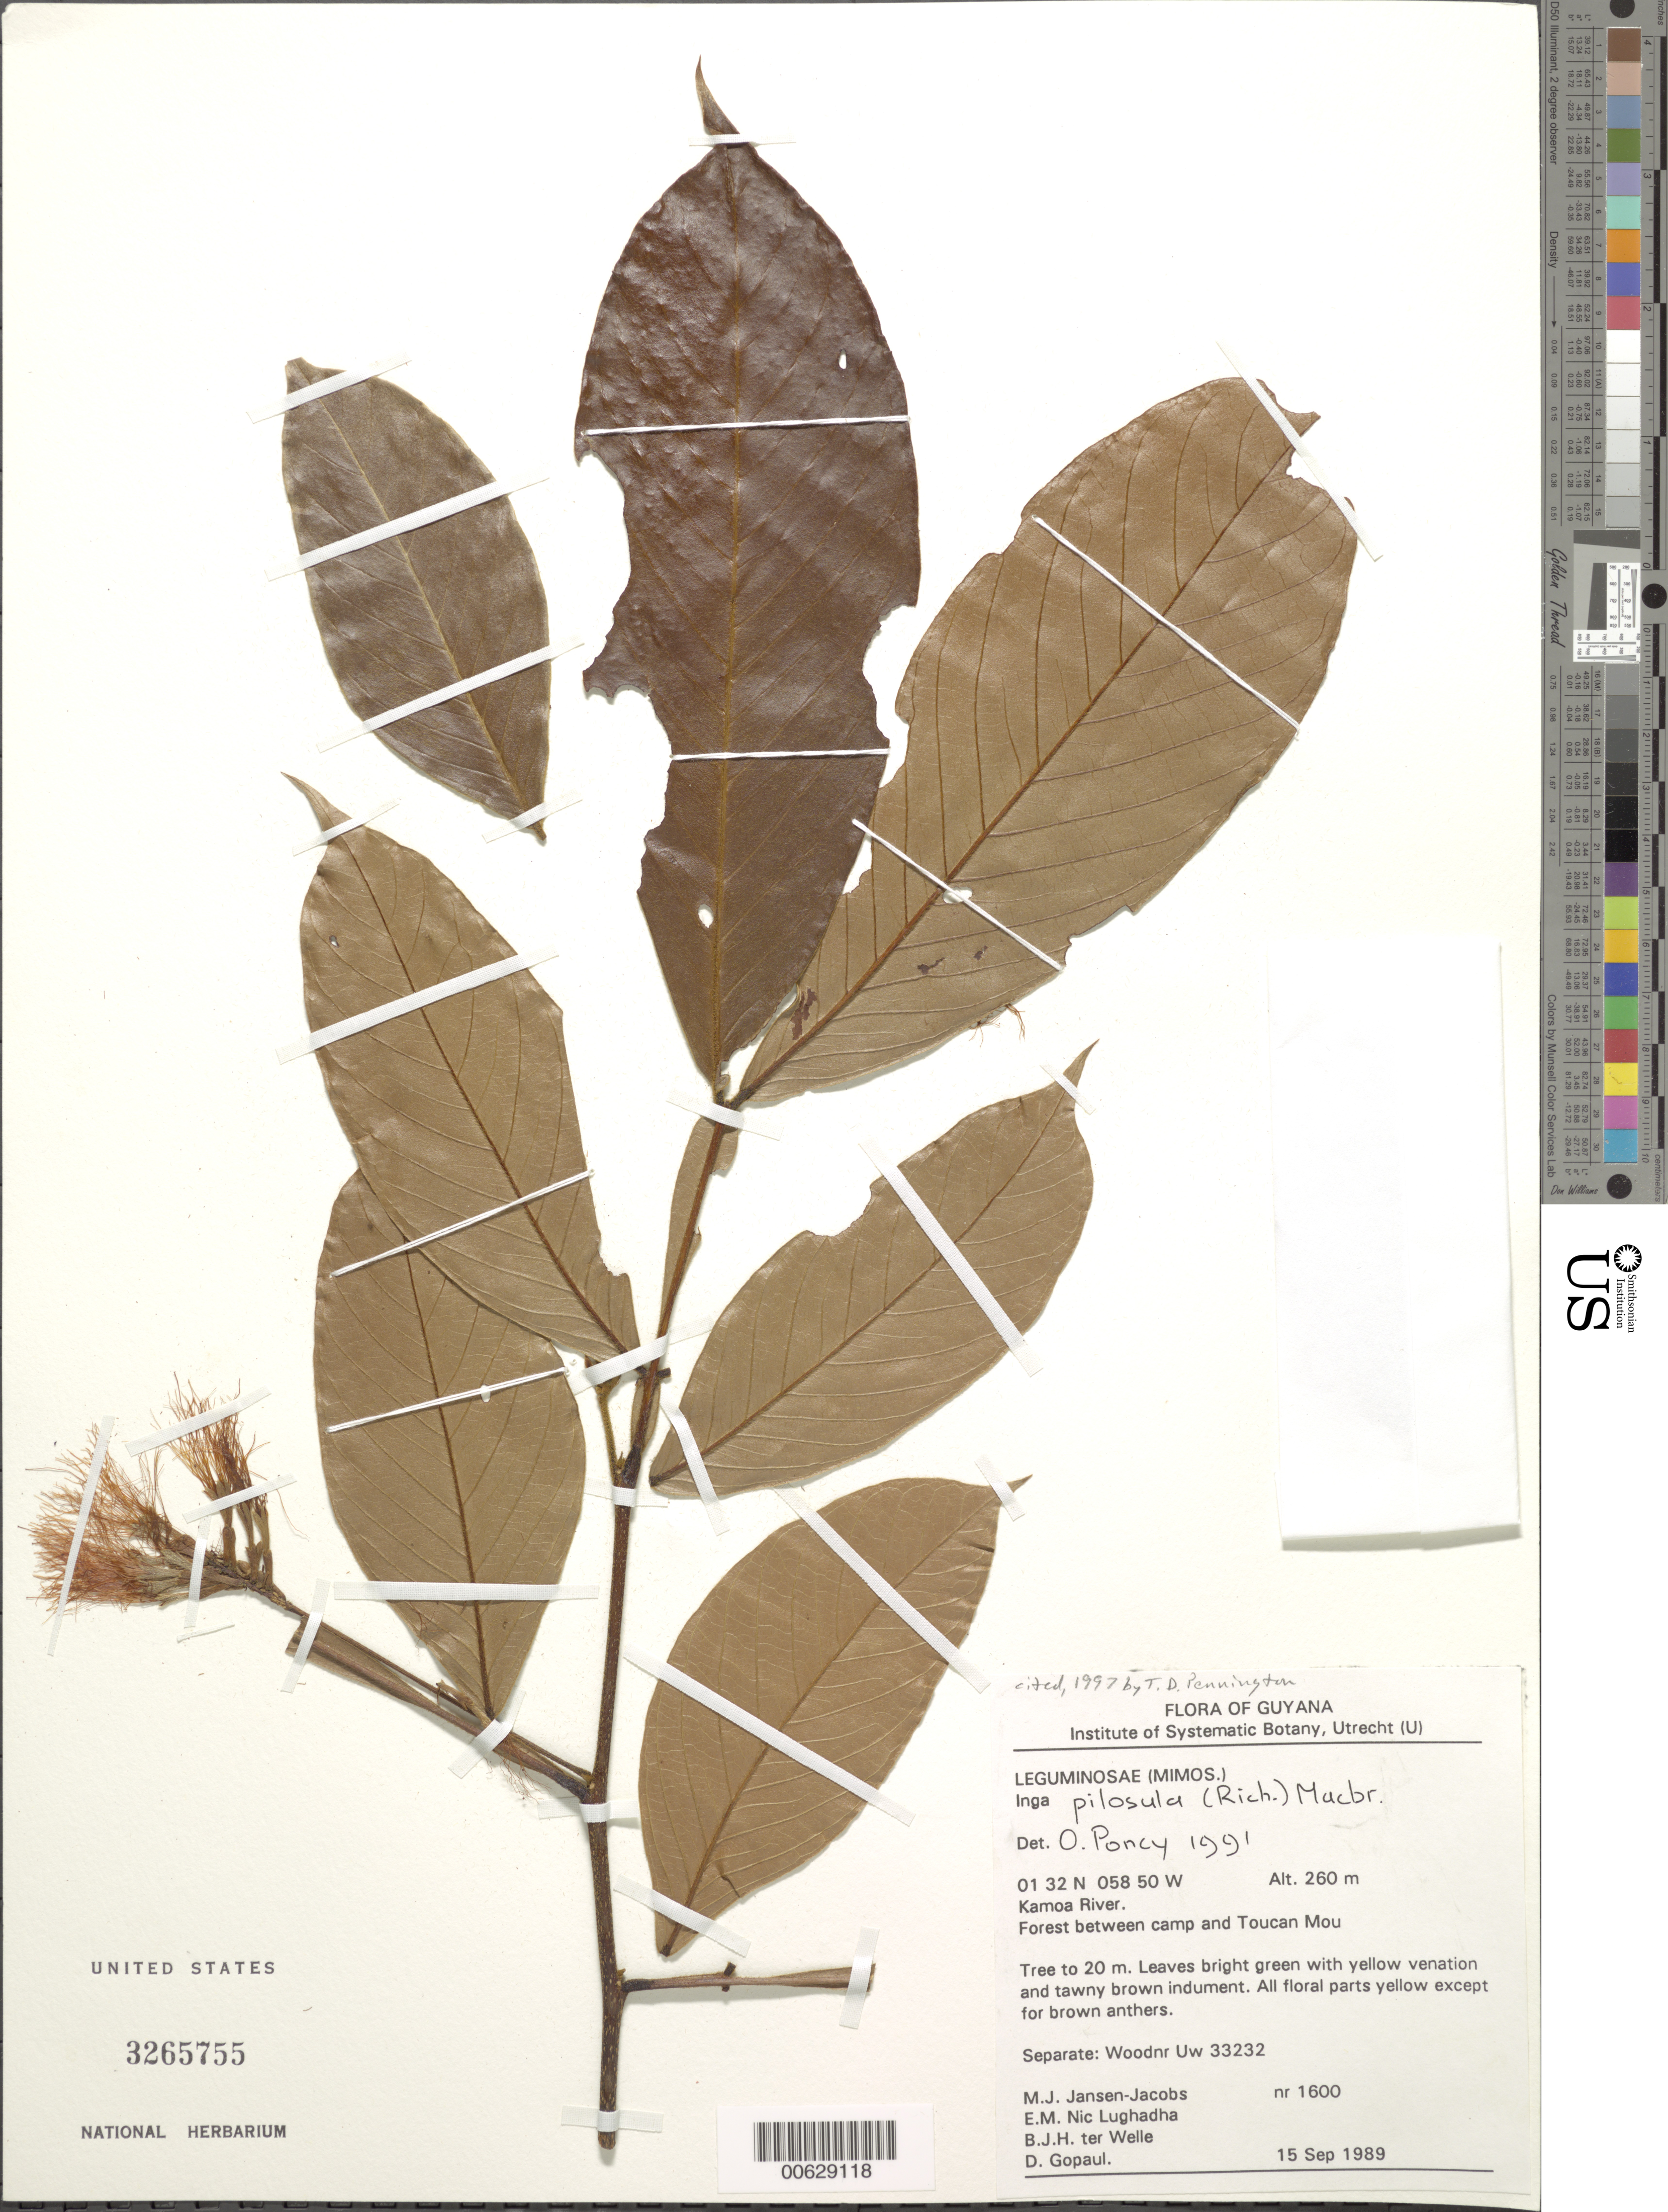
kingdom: Plantae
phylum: Tracheophyta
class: Magnoliopsida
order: Fabales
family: Fabaceae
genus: Inga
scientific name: Inga pilosula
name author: (Rich.) J.F. Macbr.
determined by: Poncy, O.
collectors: M. J. Jansen-Jacobs, E. Nic Lughadha, B. Welle & D. Gopaul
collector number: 1600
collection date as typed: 15-Sep-89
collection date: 1989-09-15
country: Guyana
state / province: U. Takutu-U. Essequibo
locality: Toucan Mountain, Kamoa River; between camp and Toucan Mt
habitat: Forest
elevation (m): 260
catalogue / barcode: US 3265755